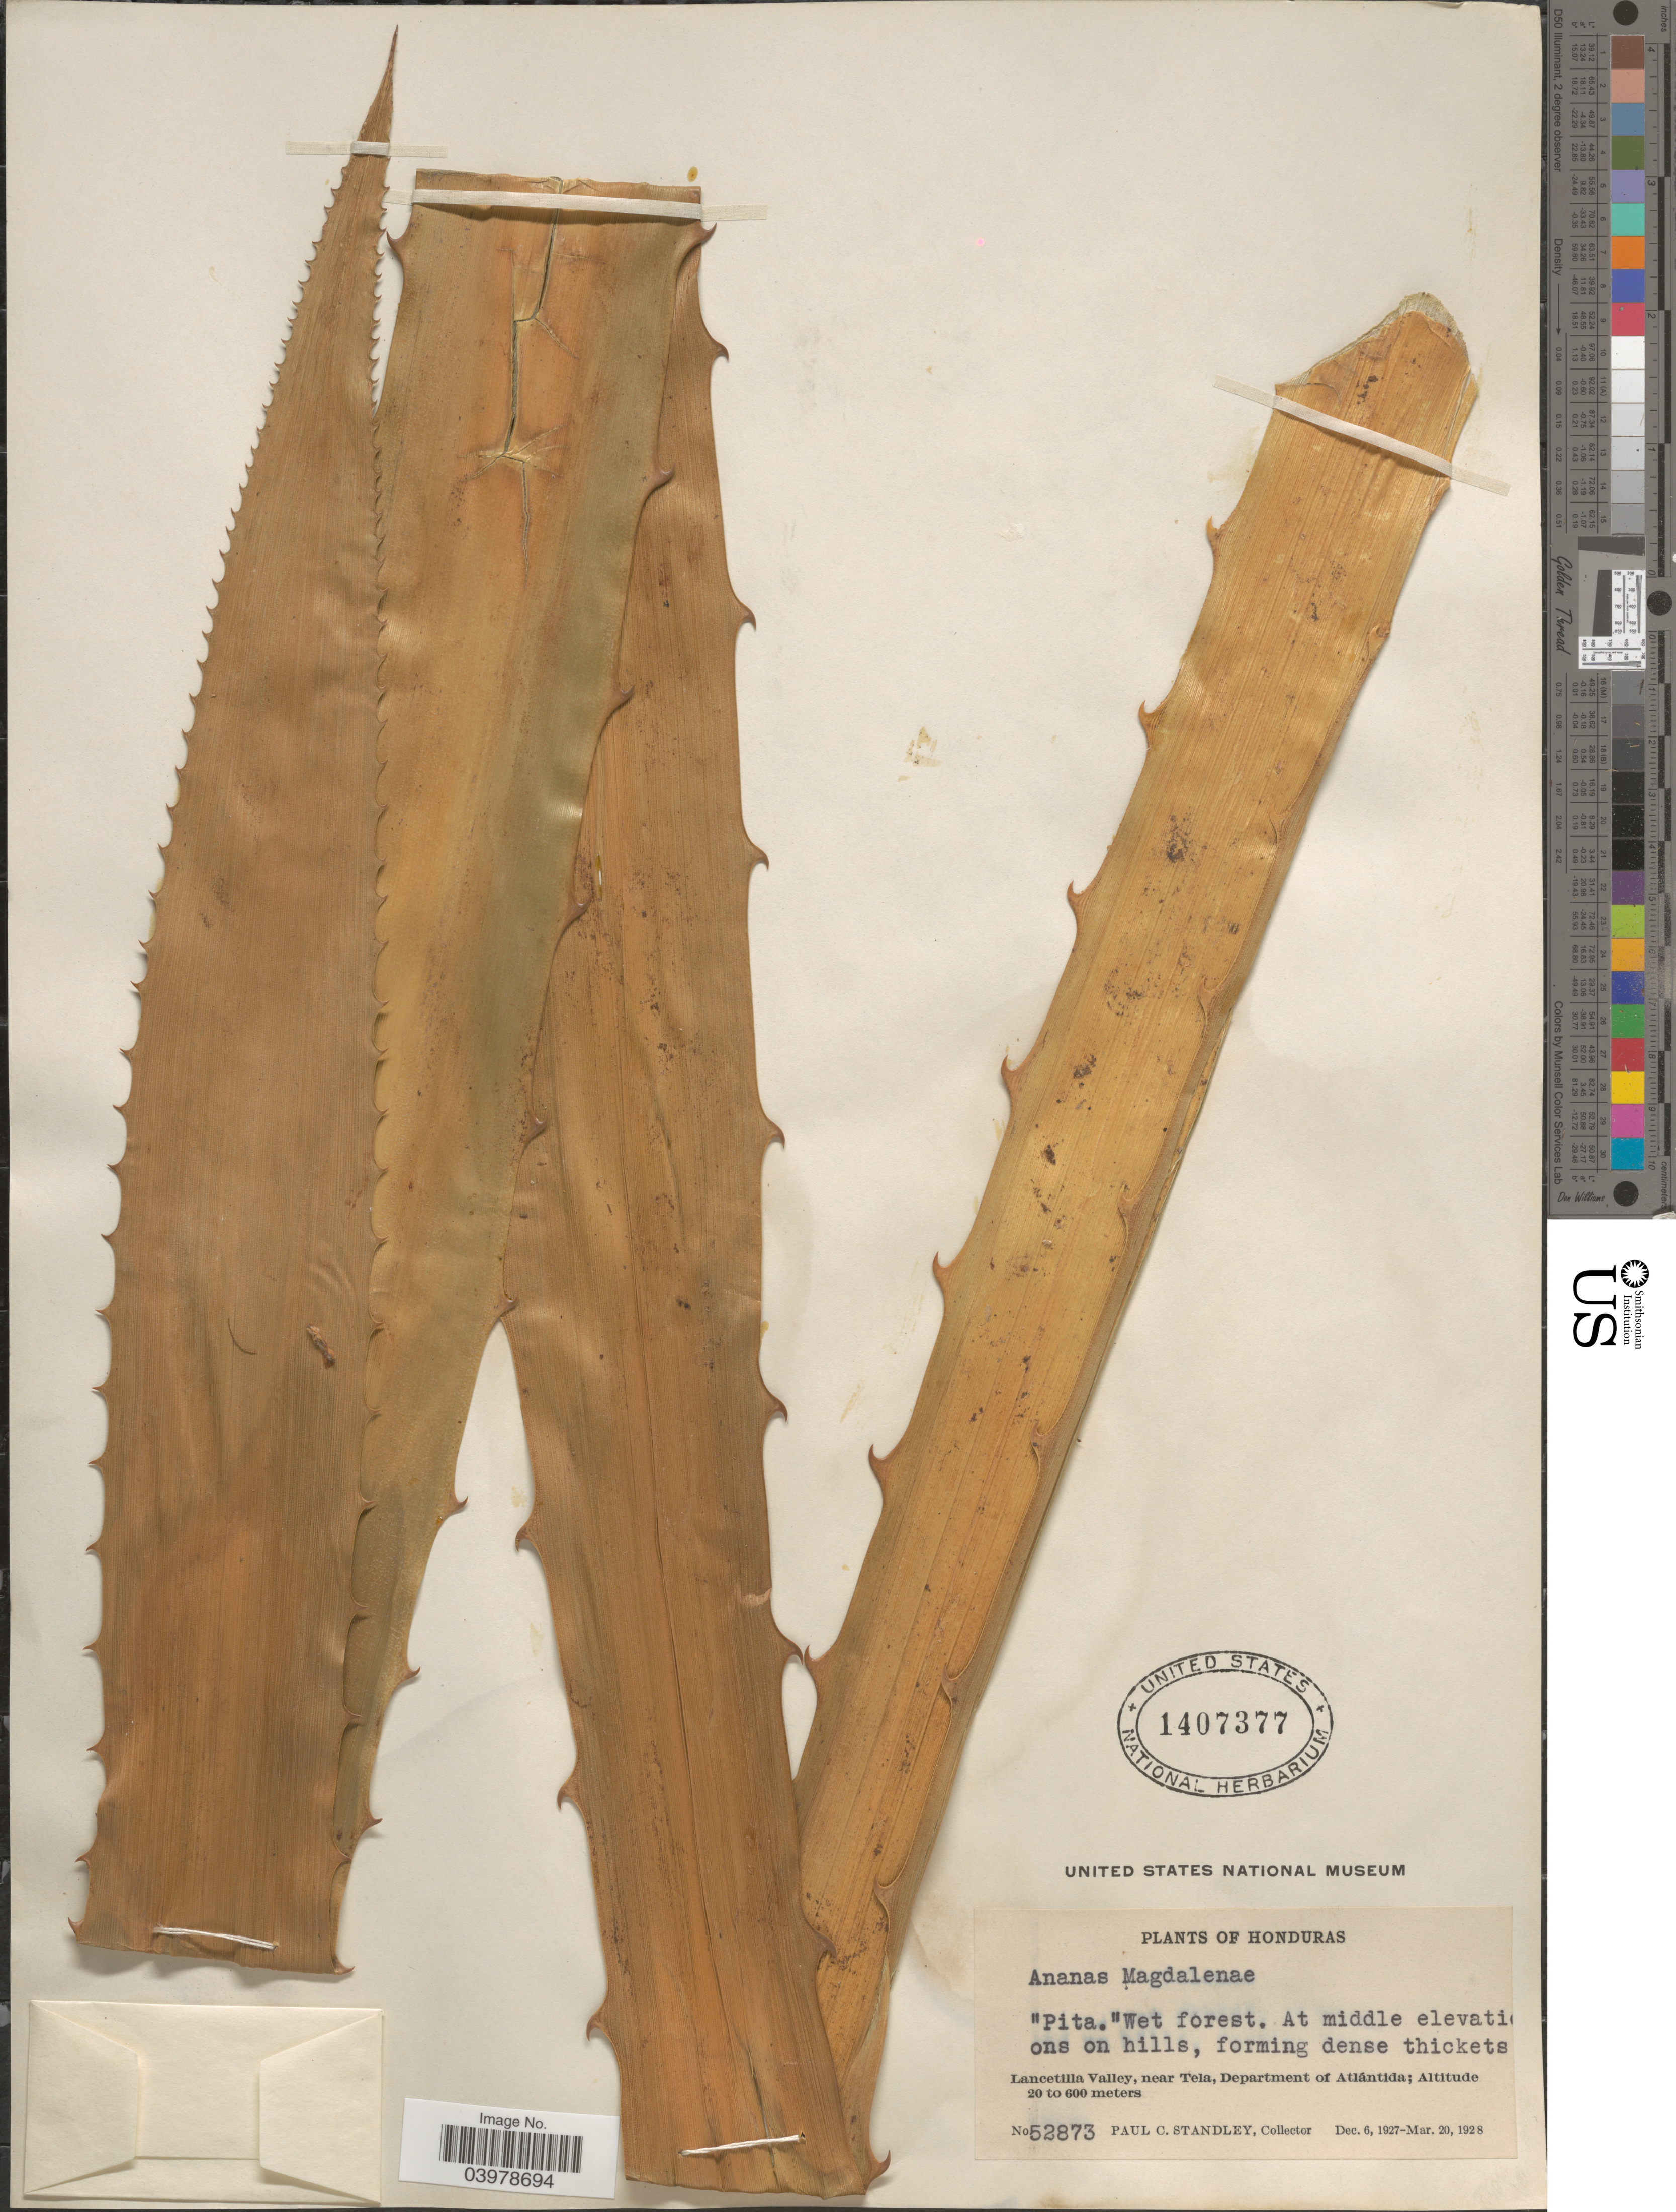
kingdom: Plantae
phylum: Tracheophyta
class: Liliopsida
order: Poales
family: Bromeliaceae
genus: Aechmea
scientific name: Aechmea magdalenae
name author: (André) André ex Baker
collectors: P. C. Standley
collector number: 52873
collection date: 1927-12-06/1928-03-20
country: Honduras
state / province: Atlantida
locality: Lancetilla Valley, near Tela, Department of Atlántida.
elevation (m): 20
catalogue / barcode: US 1407377